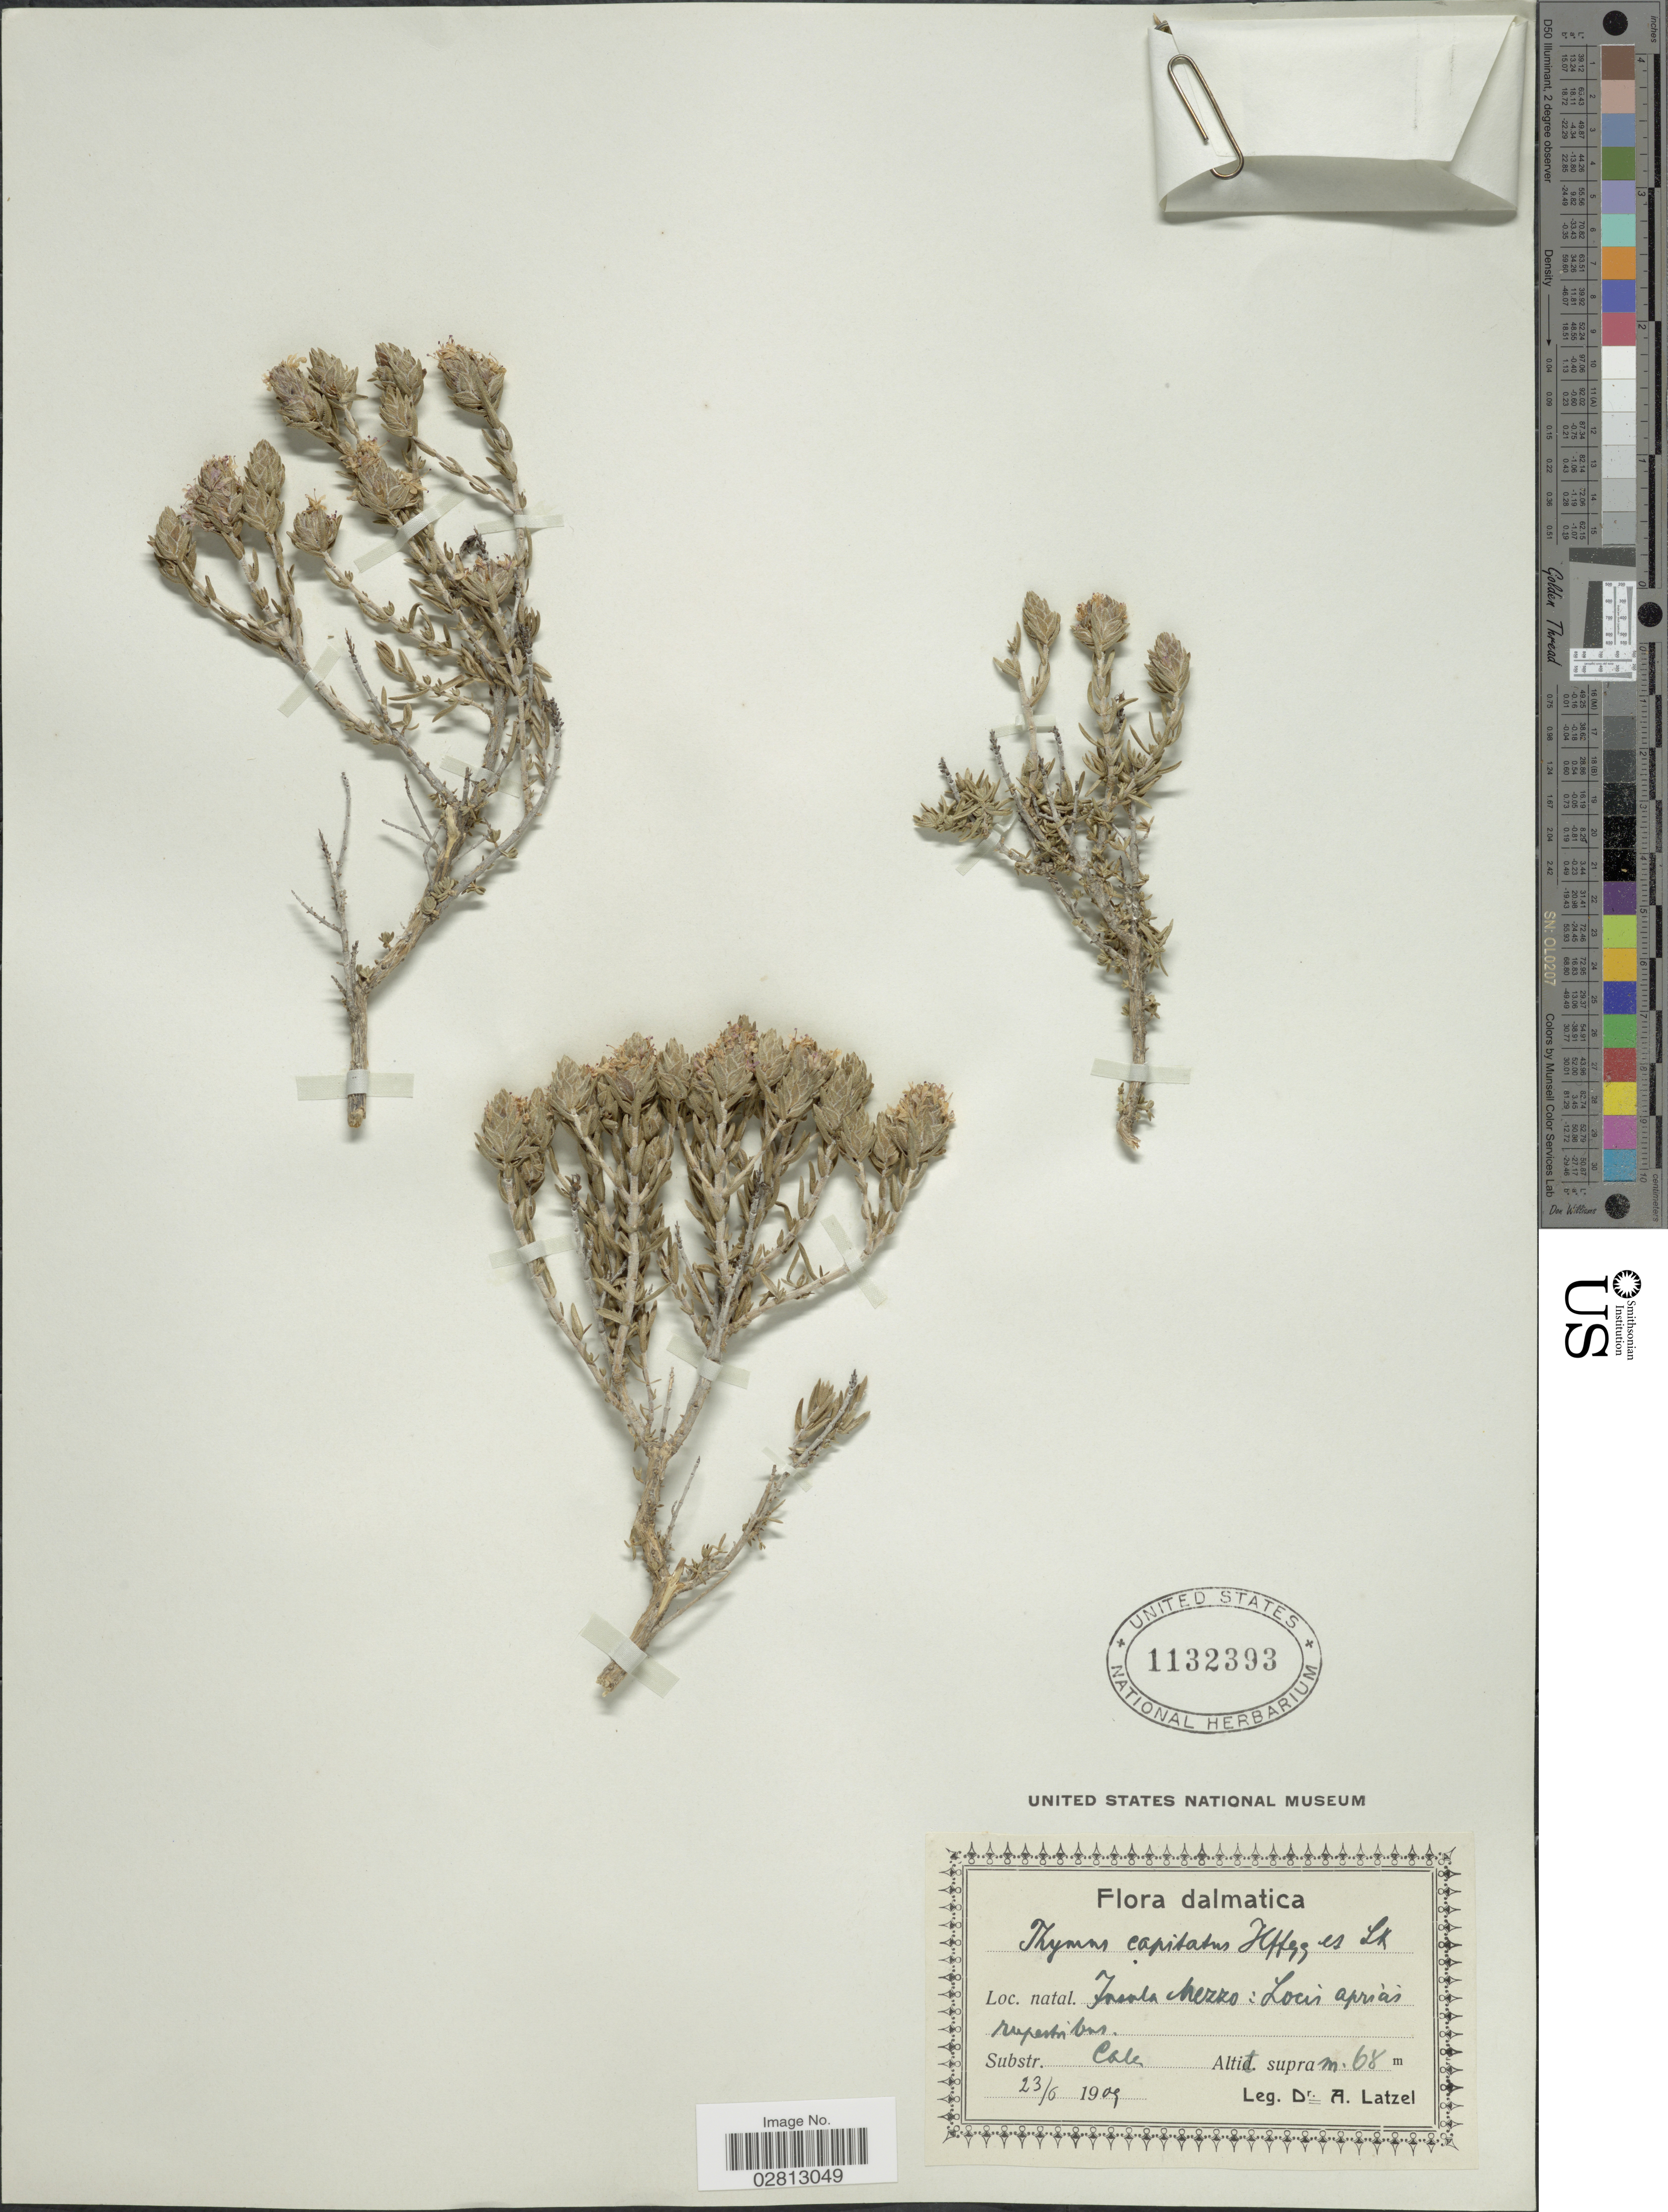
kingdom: Plantae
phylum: Tracheophyta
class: Magnoliopsida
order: Lamiales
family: Lamiaceae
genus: Coridothymus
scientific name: Coridothymus capitatus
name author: (L.) Rchb. f.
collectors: A. Latzel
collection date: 1909-06-23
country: Croatia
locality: Dalmatica. natal. Friuta [interpreted] Nezzo: Locis aprias rupestibus.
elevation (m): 68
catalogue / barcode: US 1132393